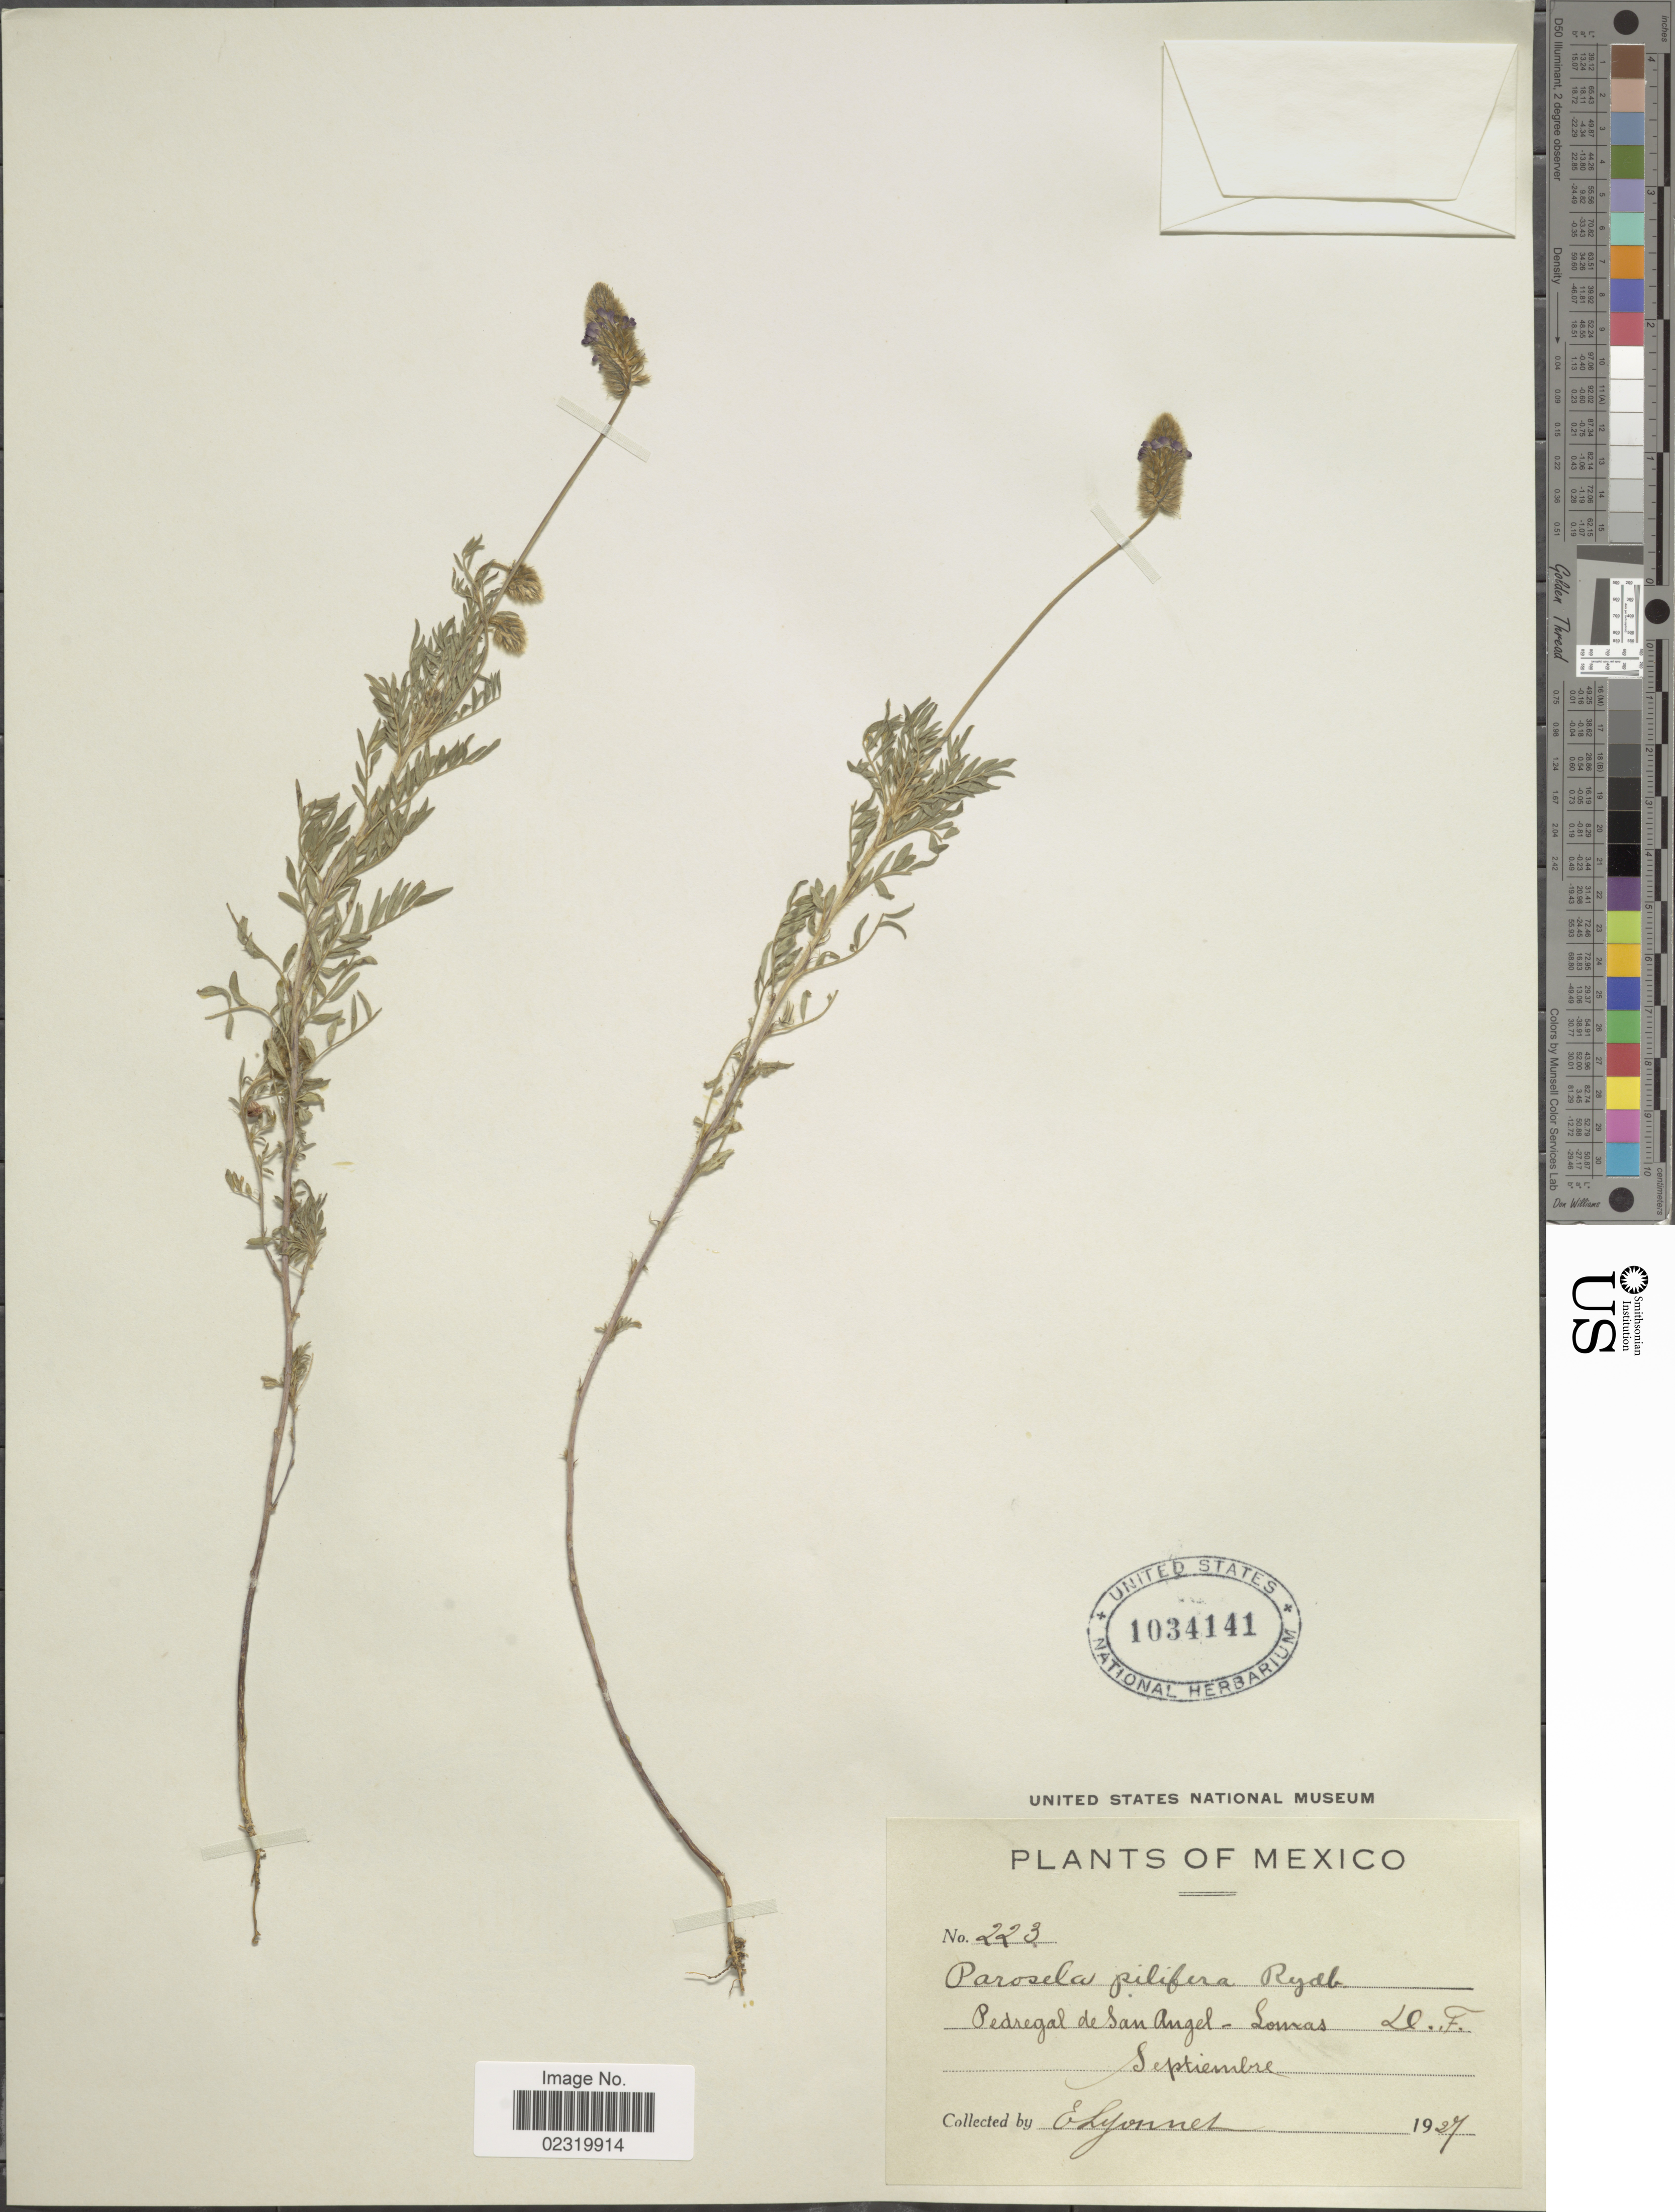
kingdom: Plantae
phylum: Tracheophyta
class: Magnoliopsida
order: Fabales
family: Fabaceae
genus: Dalea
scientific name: Dalea reclinata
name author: (Cav.) Willd.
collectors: E. Lyonnet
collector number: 223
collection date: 1927-09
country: Mexico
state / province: Distrito Federal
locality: Pedregal de San Angel - Lomas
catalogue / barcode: US 1034141